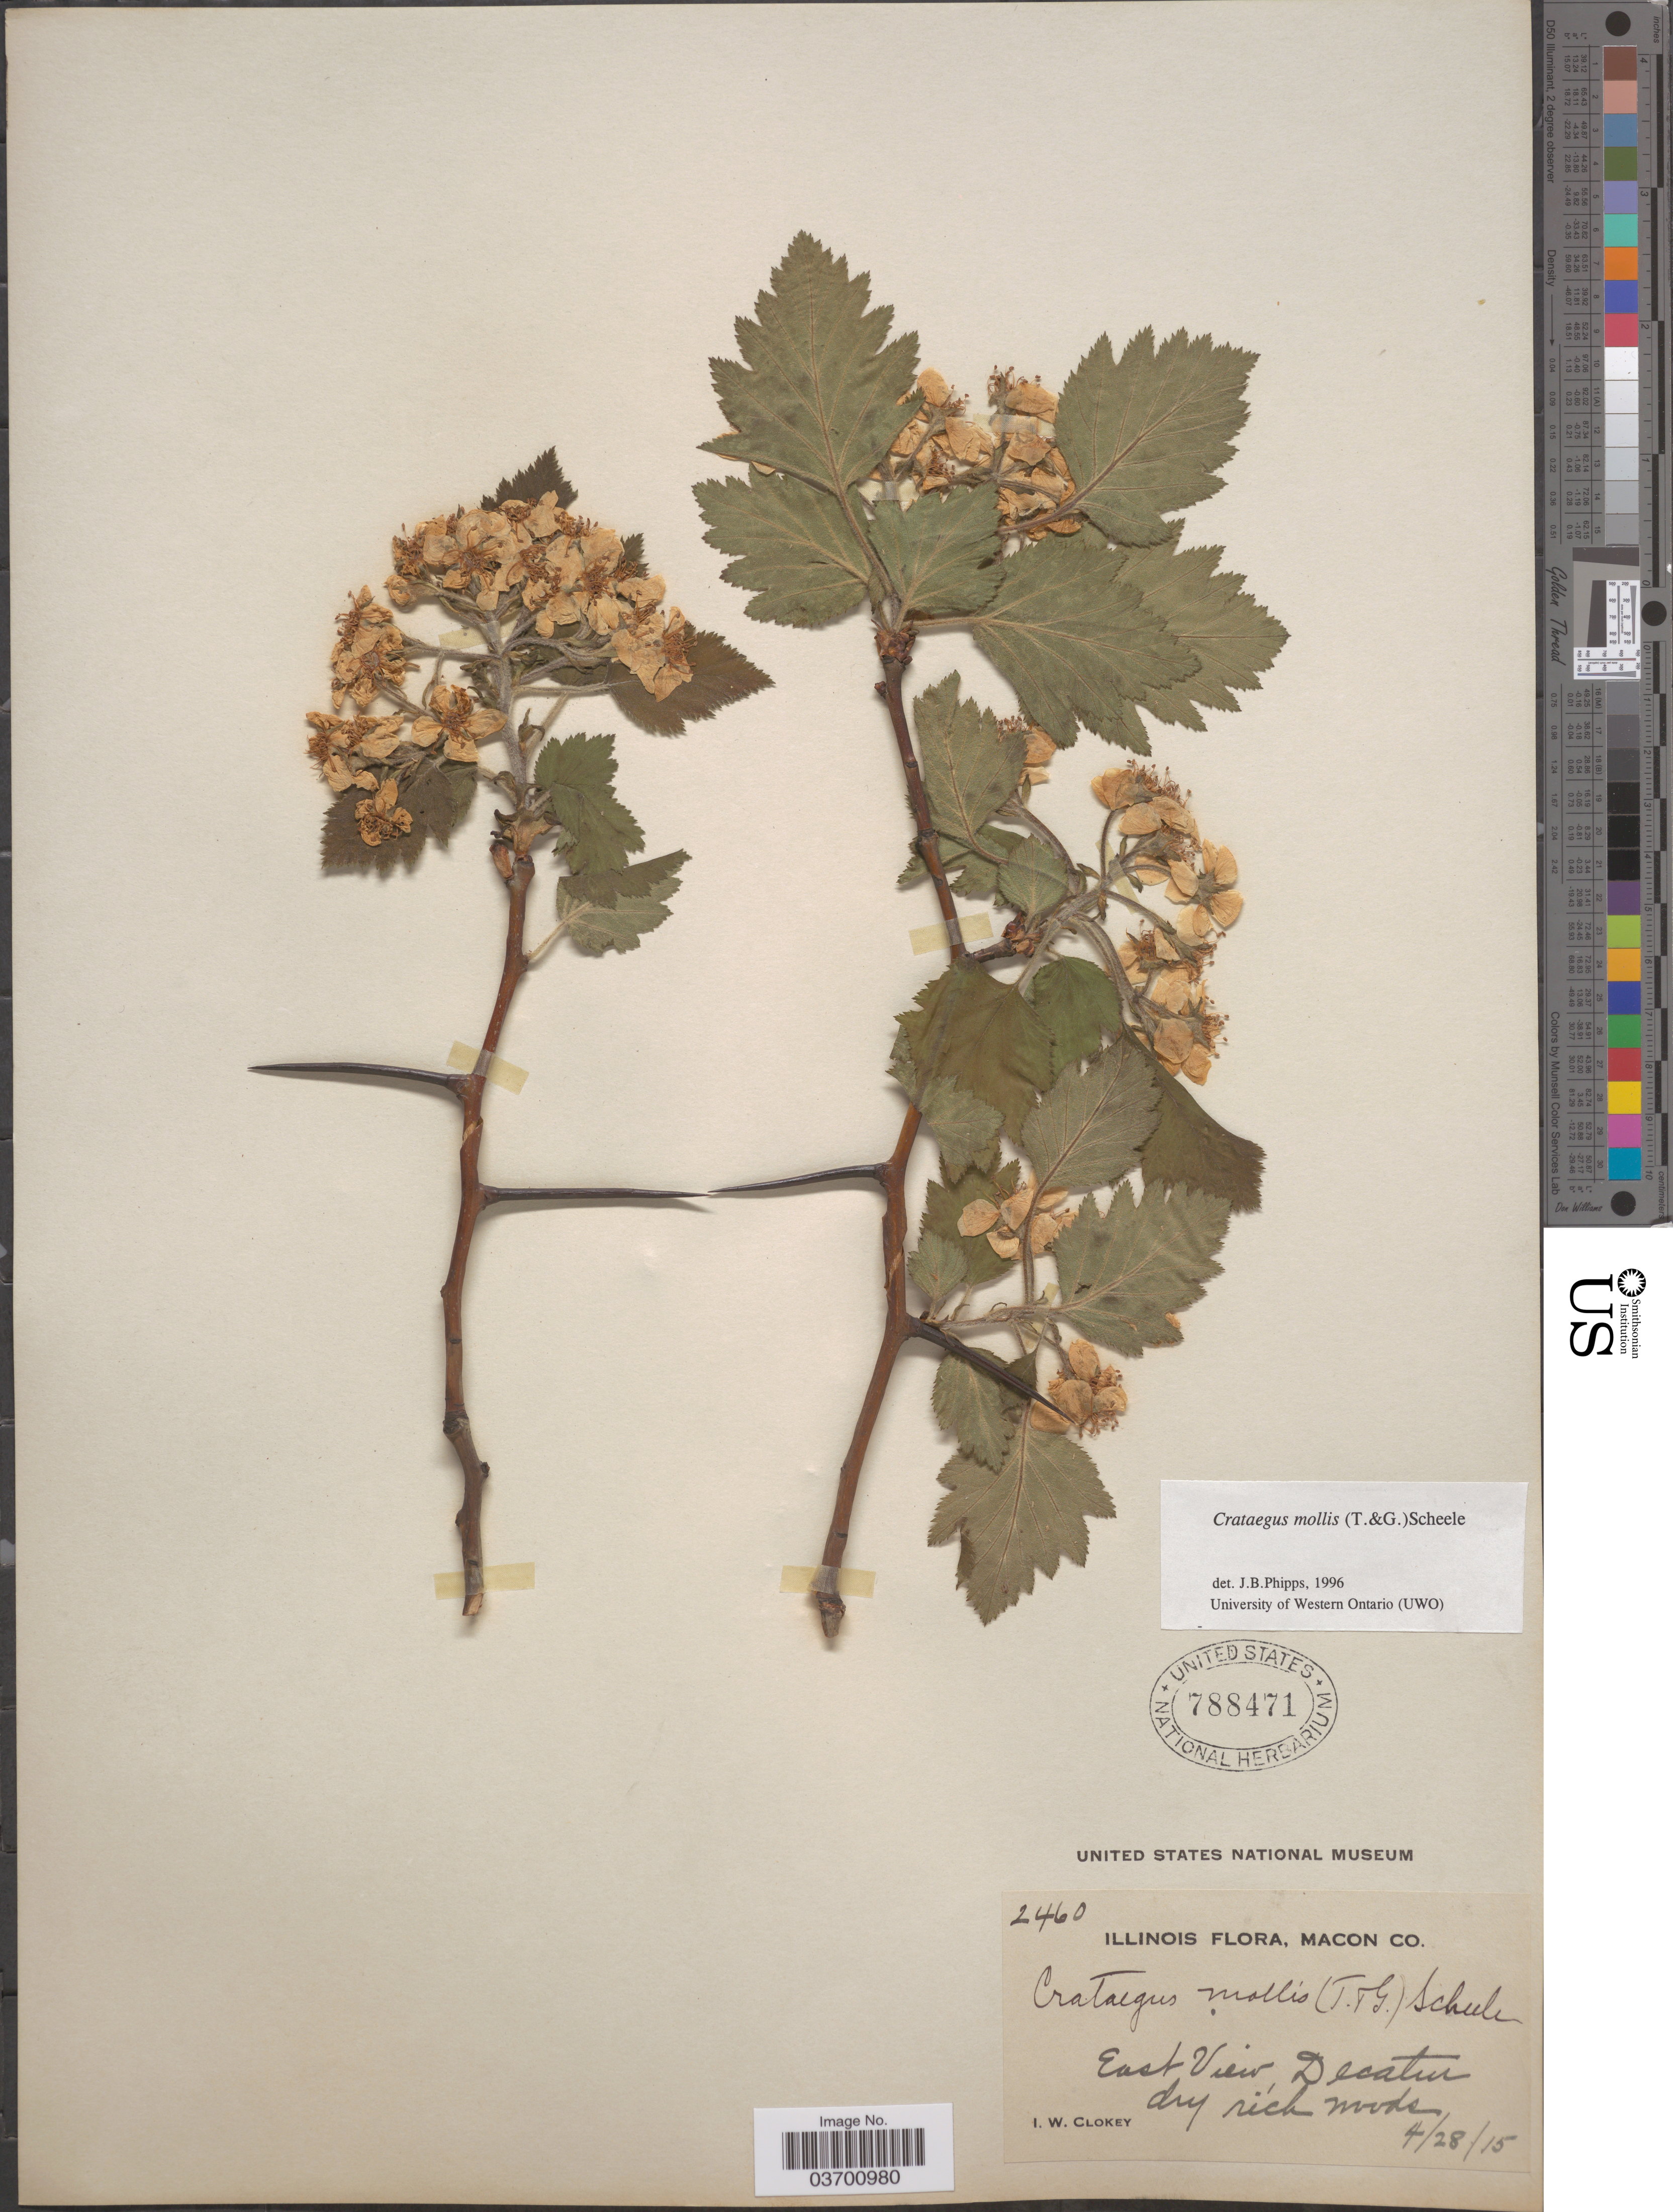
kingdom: Plantae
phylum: Tracheophyta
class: Magnoliopsida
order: Rosales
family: Rosaceae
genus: Crataegus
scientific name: Crataegus mollis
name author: (Torr. & A. Gray) Scheele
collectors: I. W. Clokey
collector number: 2460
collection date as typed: Transcribed d/m/y: 28/4/15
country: United States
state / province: Illinois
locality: Macon Co. East View, Decatur.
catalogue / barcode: US 788471